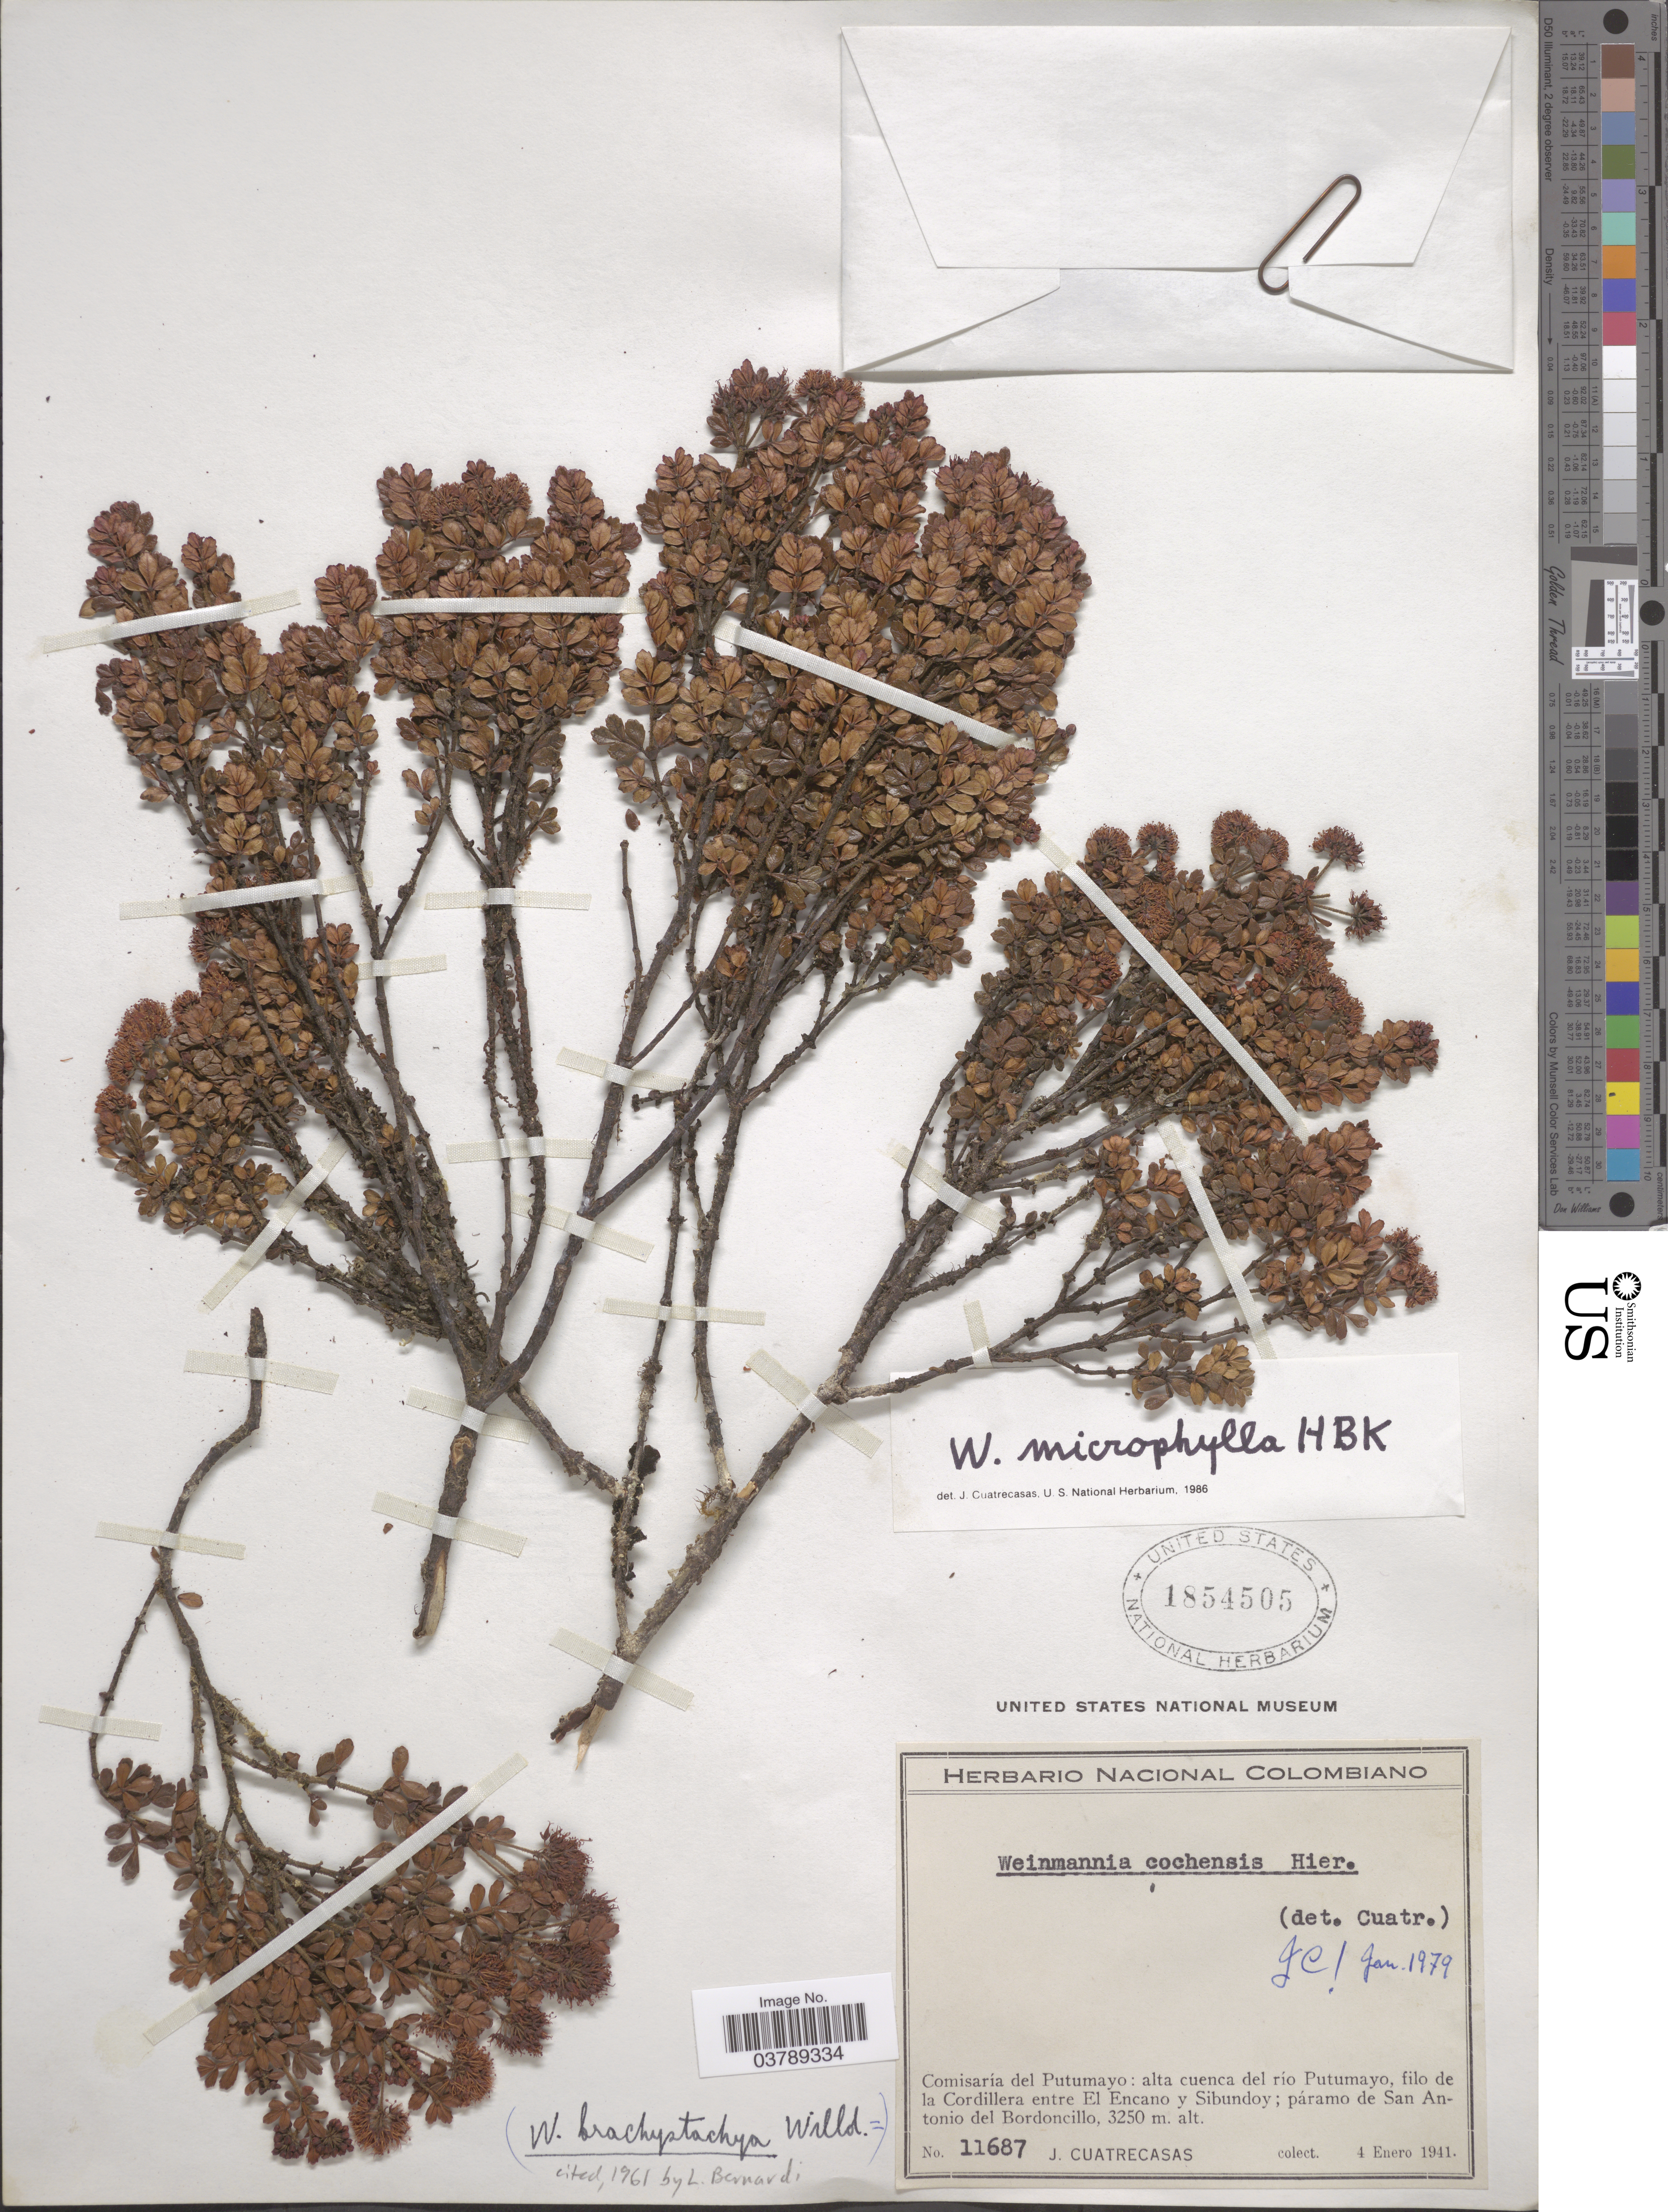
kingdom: Plantae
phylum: Tracheophyta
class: Magnoliopsida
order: Oxalidales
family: Cunoniaceae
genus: Weinmannia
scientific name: Weinmannia microphylla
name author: Kunth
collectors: J. Cuatrecasas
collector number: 11687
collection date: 1941-01-04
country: Colombia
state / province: Putumayo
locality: Comisaría del Putumayo: alta cuenca del río Putumayo, filo de la Cordillera entre El Encano y Sibundoy; páramo de San Antonio del Bordoncillo.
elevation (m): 3250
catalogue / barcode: US 1854505